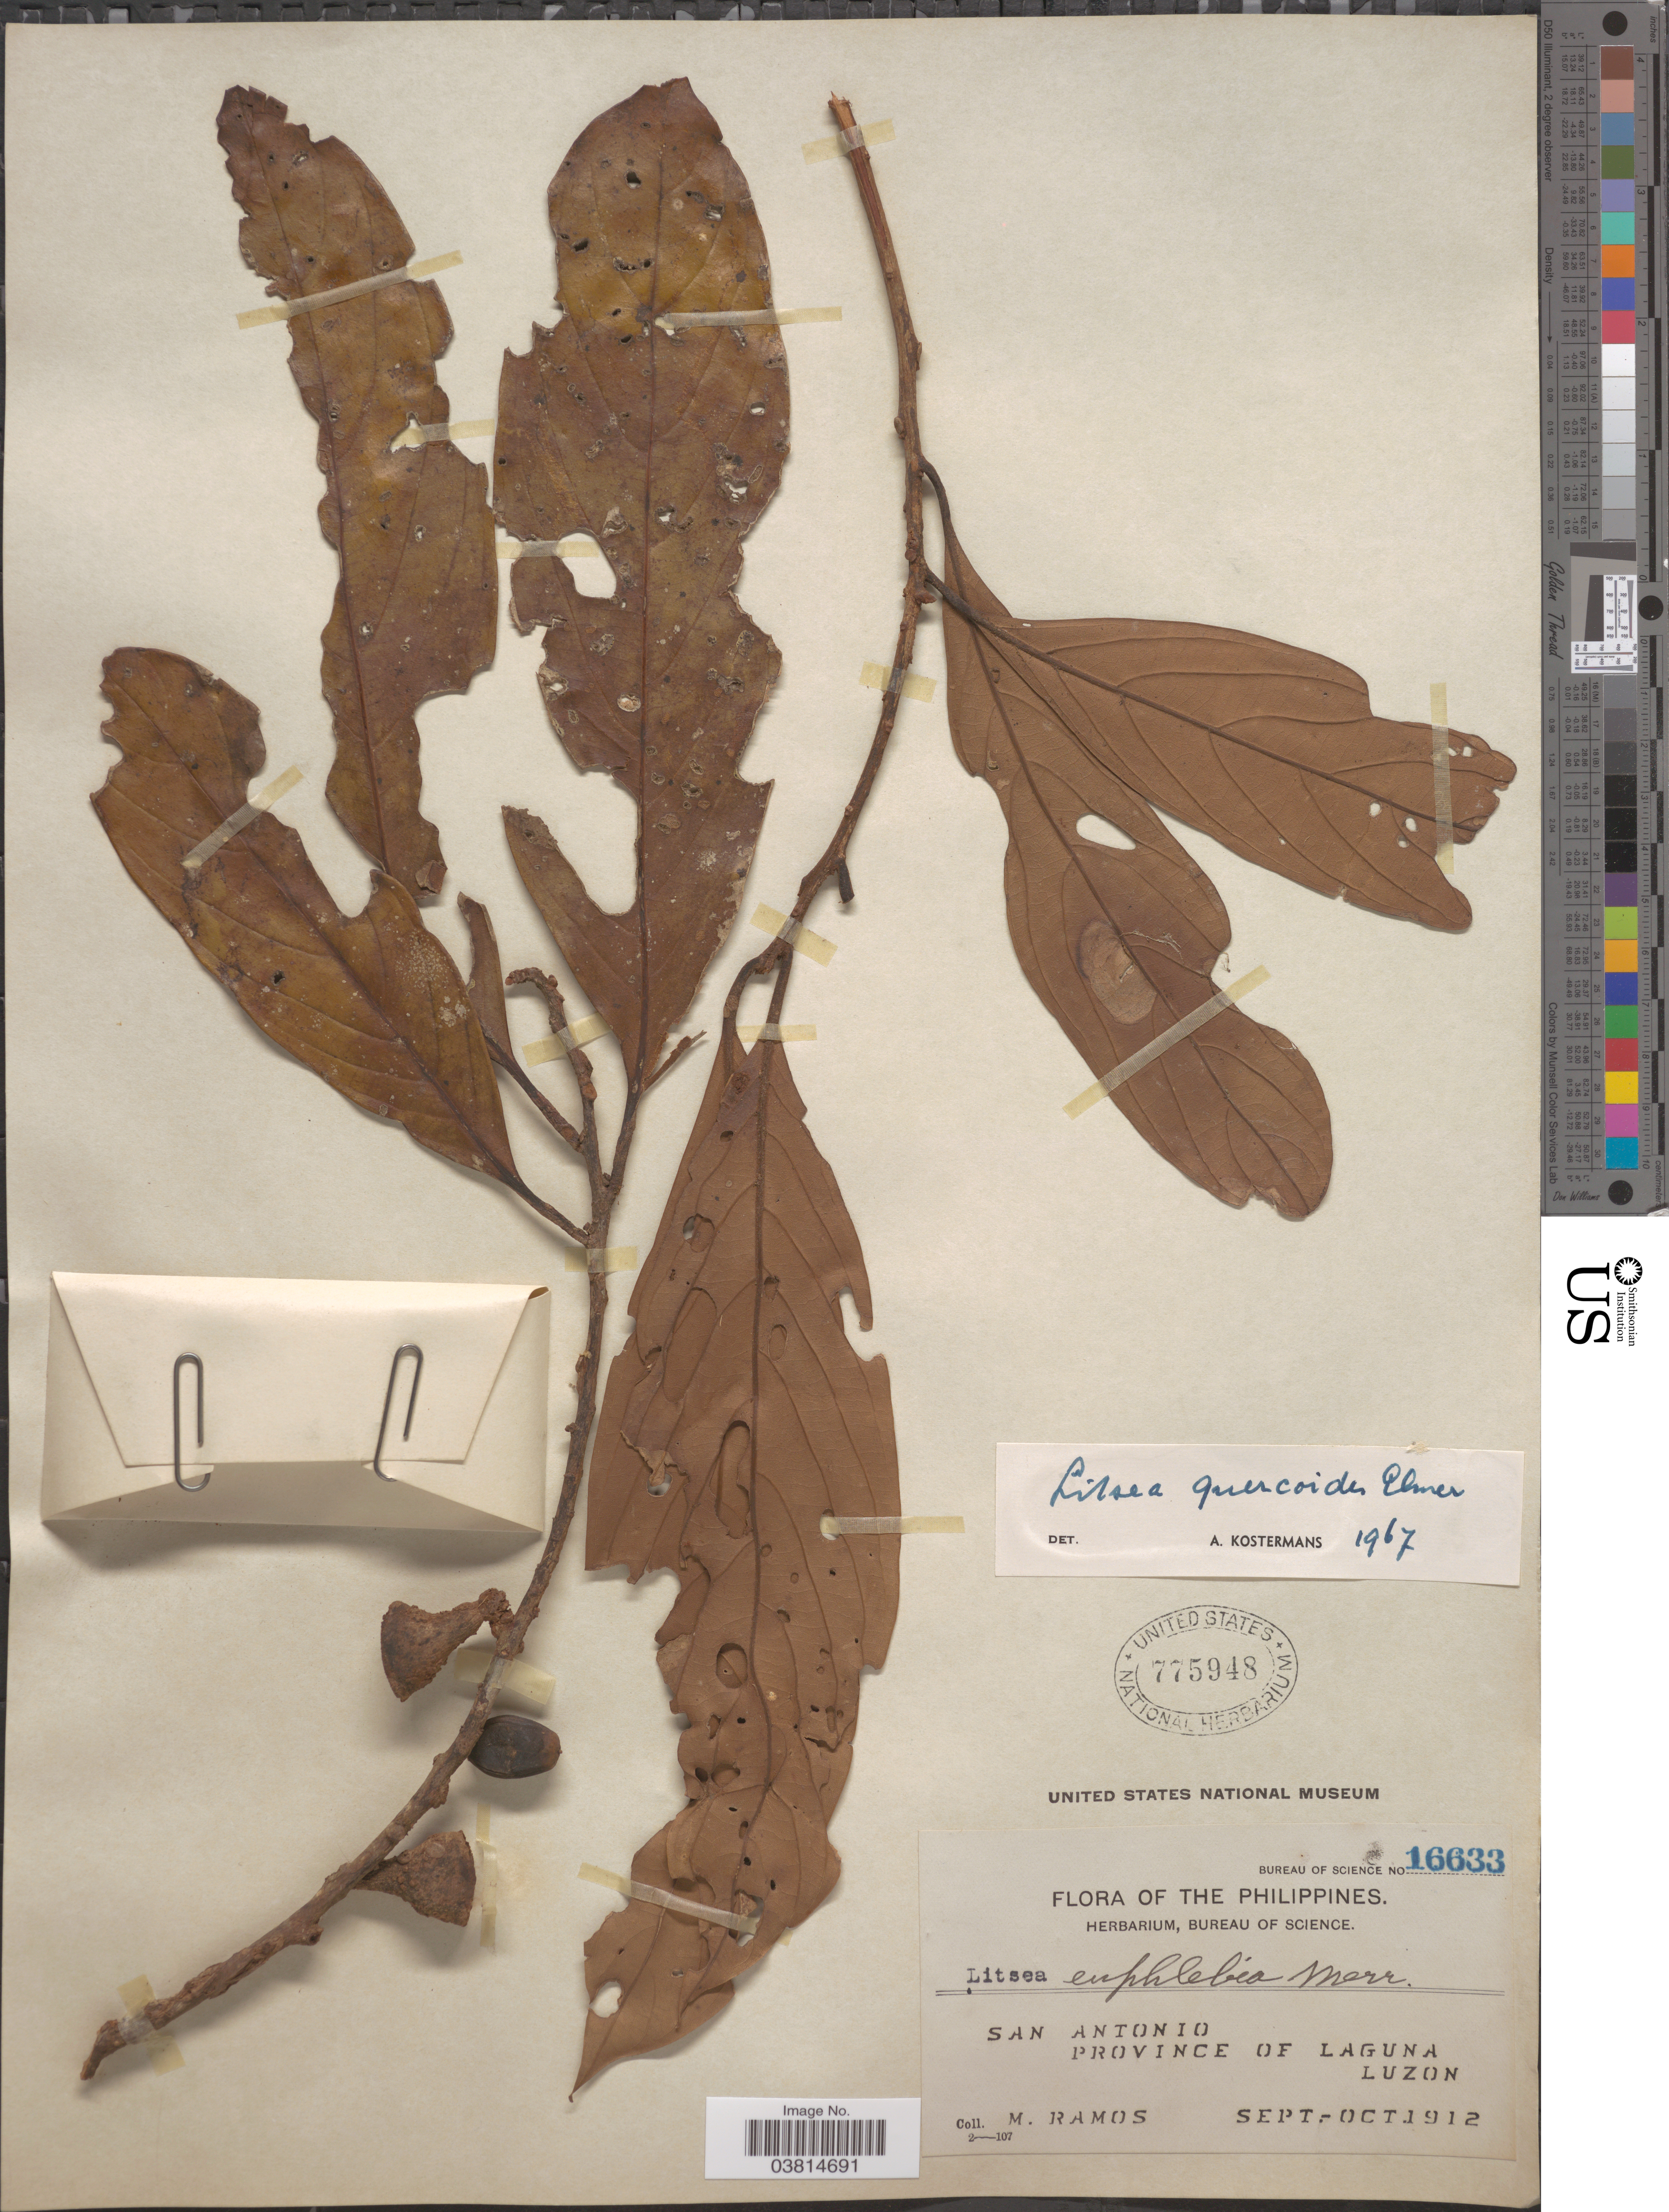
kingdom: Plantae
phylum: Tracheophyta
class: Magnoliopsida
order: Laurales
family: Lauraceae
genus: Litsea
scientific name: Litsea quercoides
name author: Elmer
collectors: M. Ramos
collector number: Bureau of Science 16633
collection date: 1912-09/1912-10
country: Philippines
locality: San Antonio. Province of Laguna. Luzon.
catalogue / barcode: US 775948